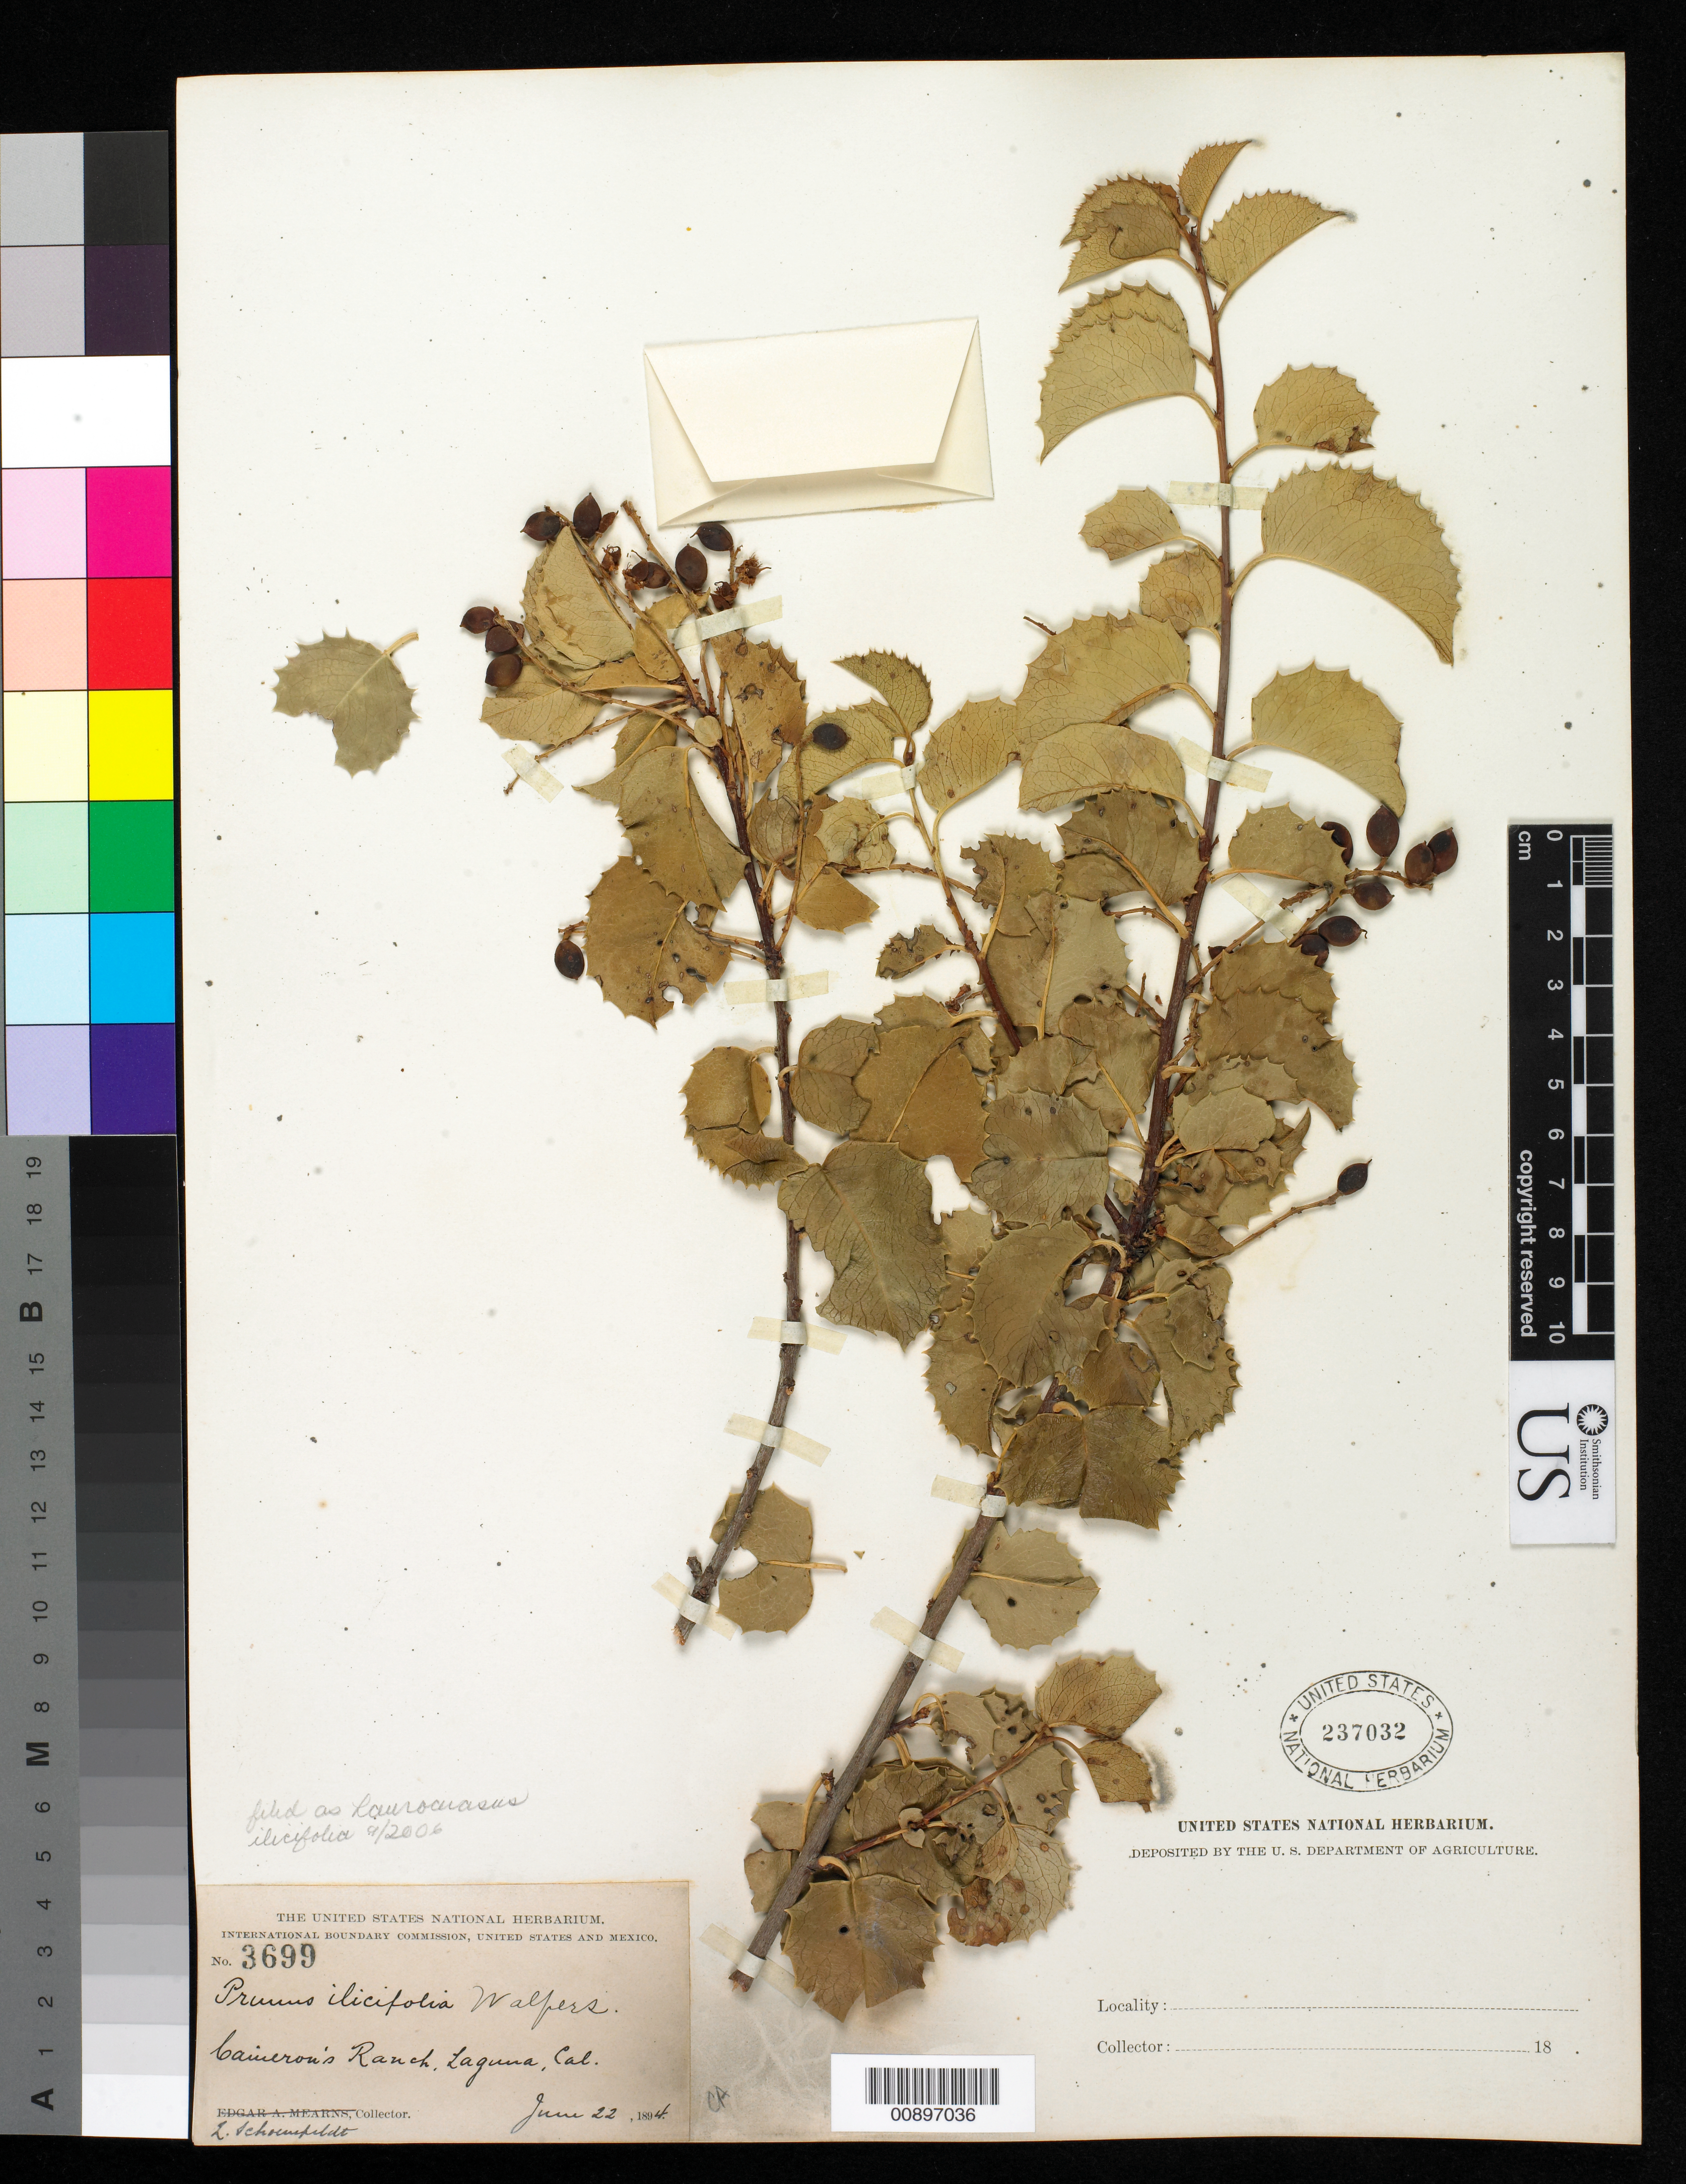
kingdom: Plantae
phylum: Tracheophyta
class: Magnoliopsida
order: Rosales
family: Rosaceae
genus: Prunus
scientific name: Prunus ilicifolia var. ilicifolia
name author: (Nutt. ex Hook. & Arn.) D. Dietr.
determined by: Strong, Mark T., (BOT), Smithsonian Institution - National Museum of Natural History (UNITED STATES)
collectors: L. Schoenfeldt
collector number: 3699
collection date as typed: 22 Jun 1894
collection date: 1894-06-22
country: United States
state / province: California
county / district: Orange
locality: Cameron's Ranch, Laguna, California.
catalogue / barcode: US 237032